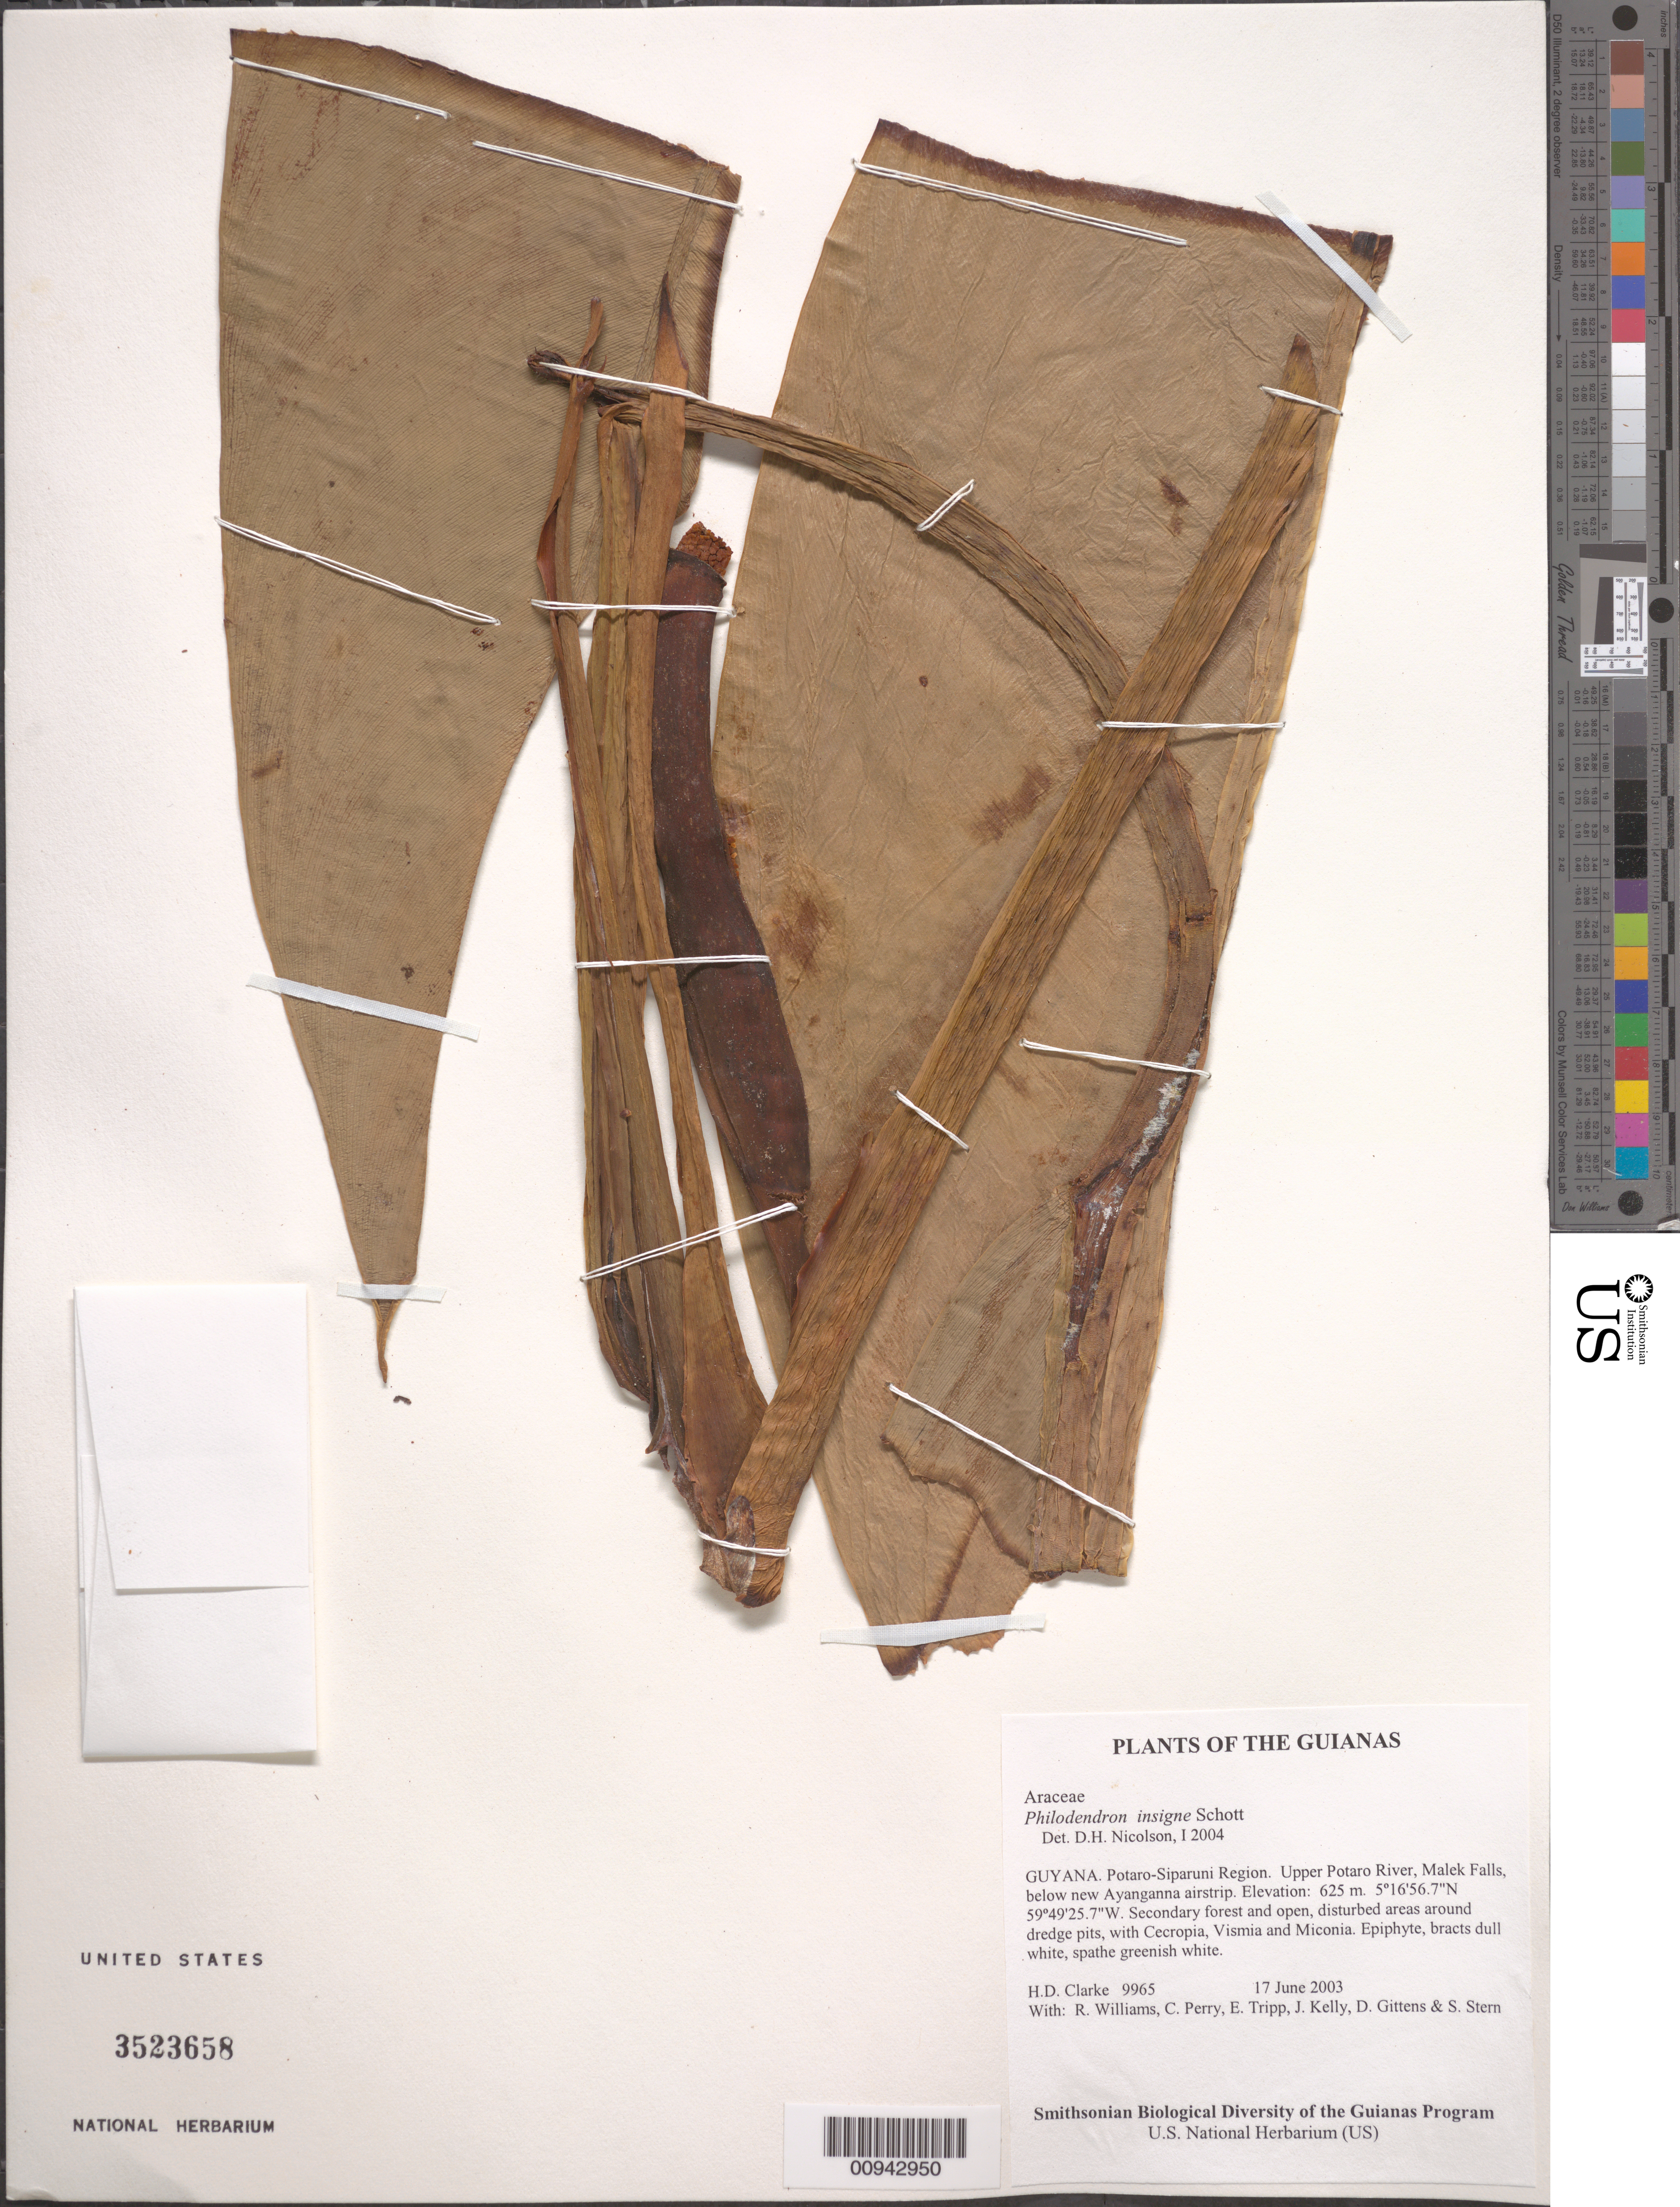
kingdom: Plantae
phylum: Tracheophyta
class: Liliopsida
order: Alismatales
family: Araceae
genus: Philodendron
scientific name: Philodendron insigne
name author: Schott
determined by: Nicolson, Dan H.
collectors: H. D. Clarke, R. Williams, C. Perry, E. Tripp, J. Kelly, D. Gittens & S. R. Stern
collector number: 9965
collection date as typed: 17 June 2003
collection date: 2003-06-17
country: Guyana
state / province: Potaro-Siparuni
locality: Upper Potaro River, Malek Falls, below new Ayanganna airstrip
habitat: Secondary forest and open, disturbed areas around dredge pits, with Cecropia, Vismia and Miconia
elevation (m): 625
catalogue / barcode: US 3523658